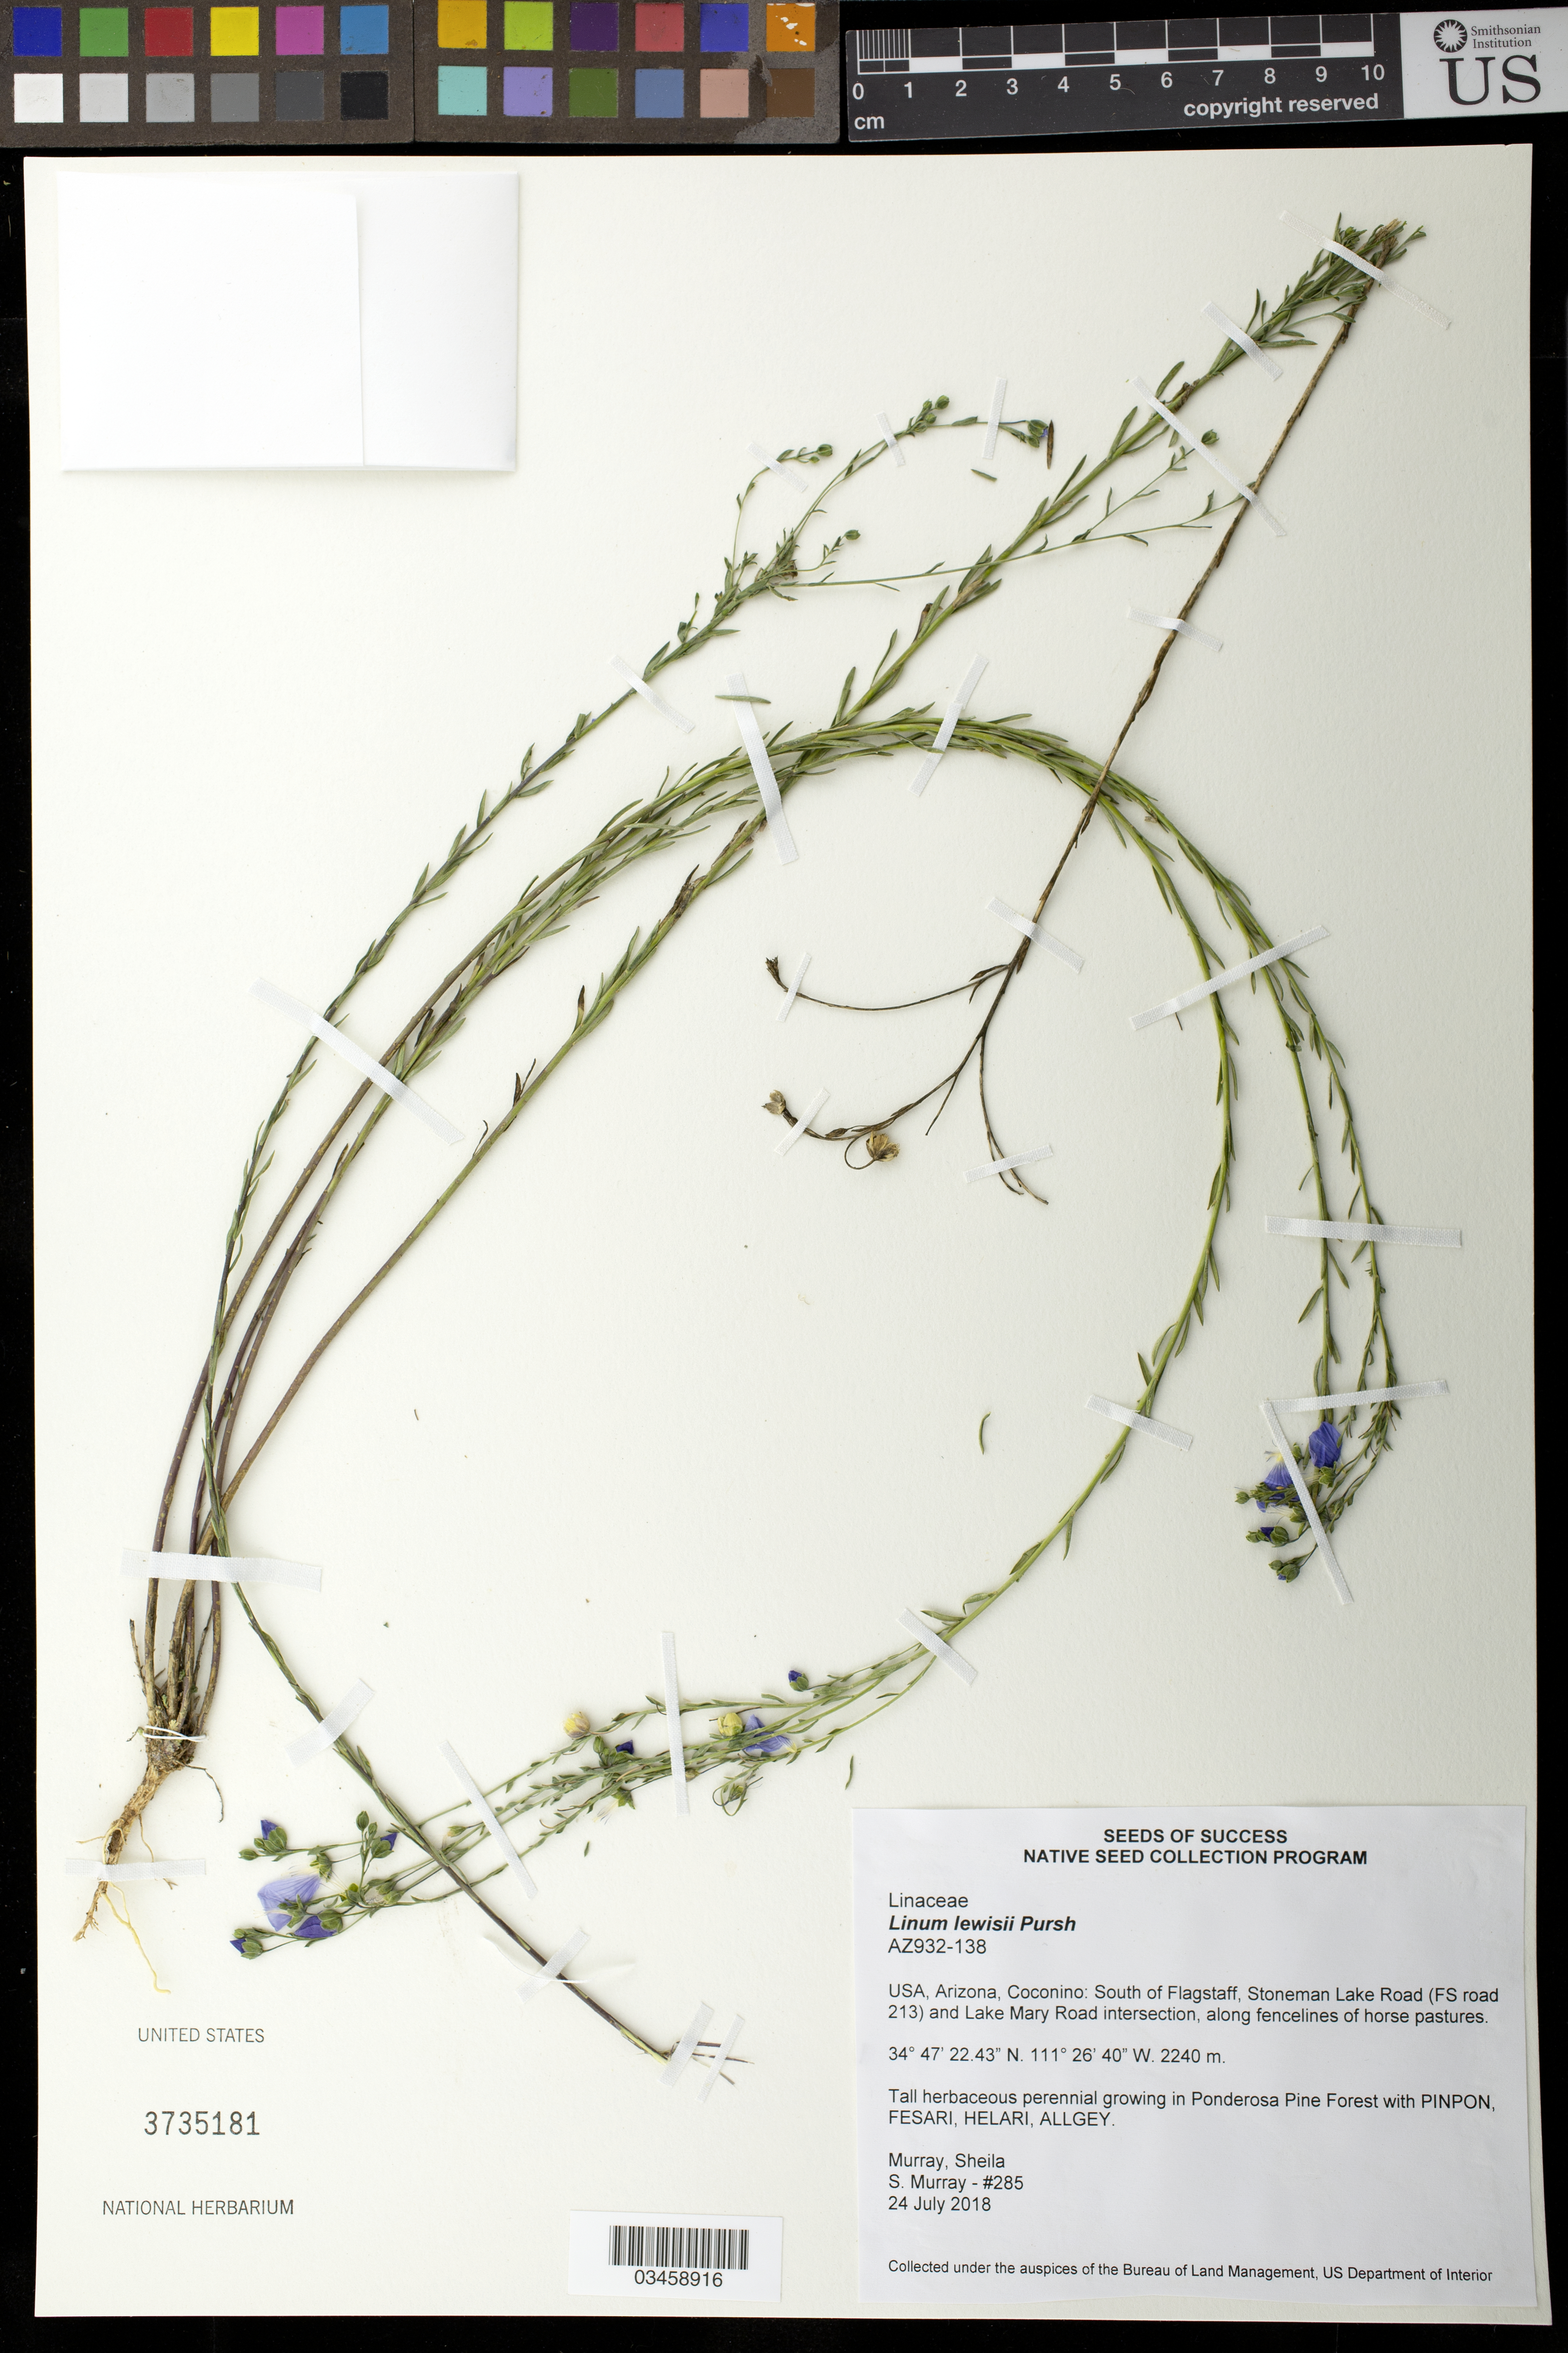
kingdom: Plantae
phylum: Tracheophyta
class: Magnoliopsida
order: Malpighiales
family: Linaceae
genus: Linum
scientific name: Linum lewisii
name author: Pursh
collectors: S. Murray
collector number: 285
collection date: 2018-07-24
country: United States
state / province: Arizona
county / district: Coconino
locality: S of Flagstaff, Stoneman Lake Road (FS road 213) and Lake Mary Road intersection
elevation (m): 2240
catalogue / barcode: US 3735181